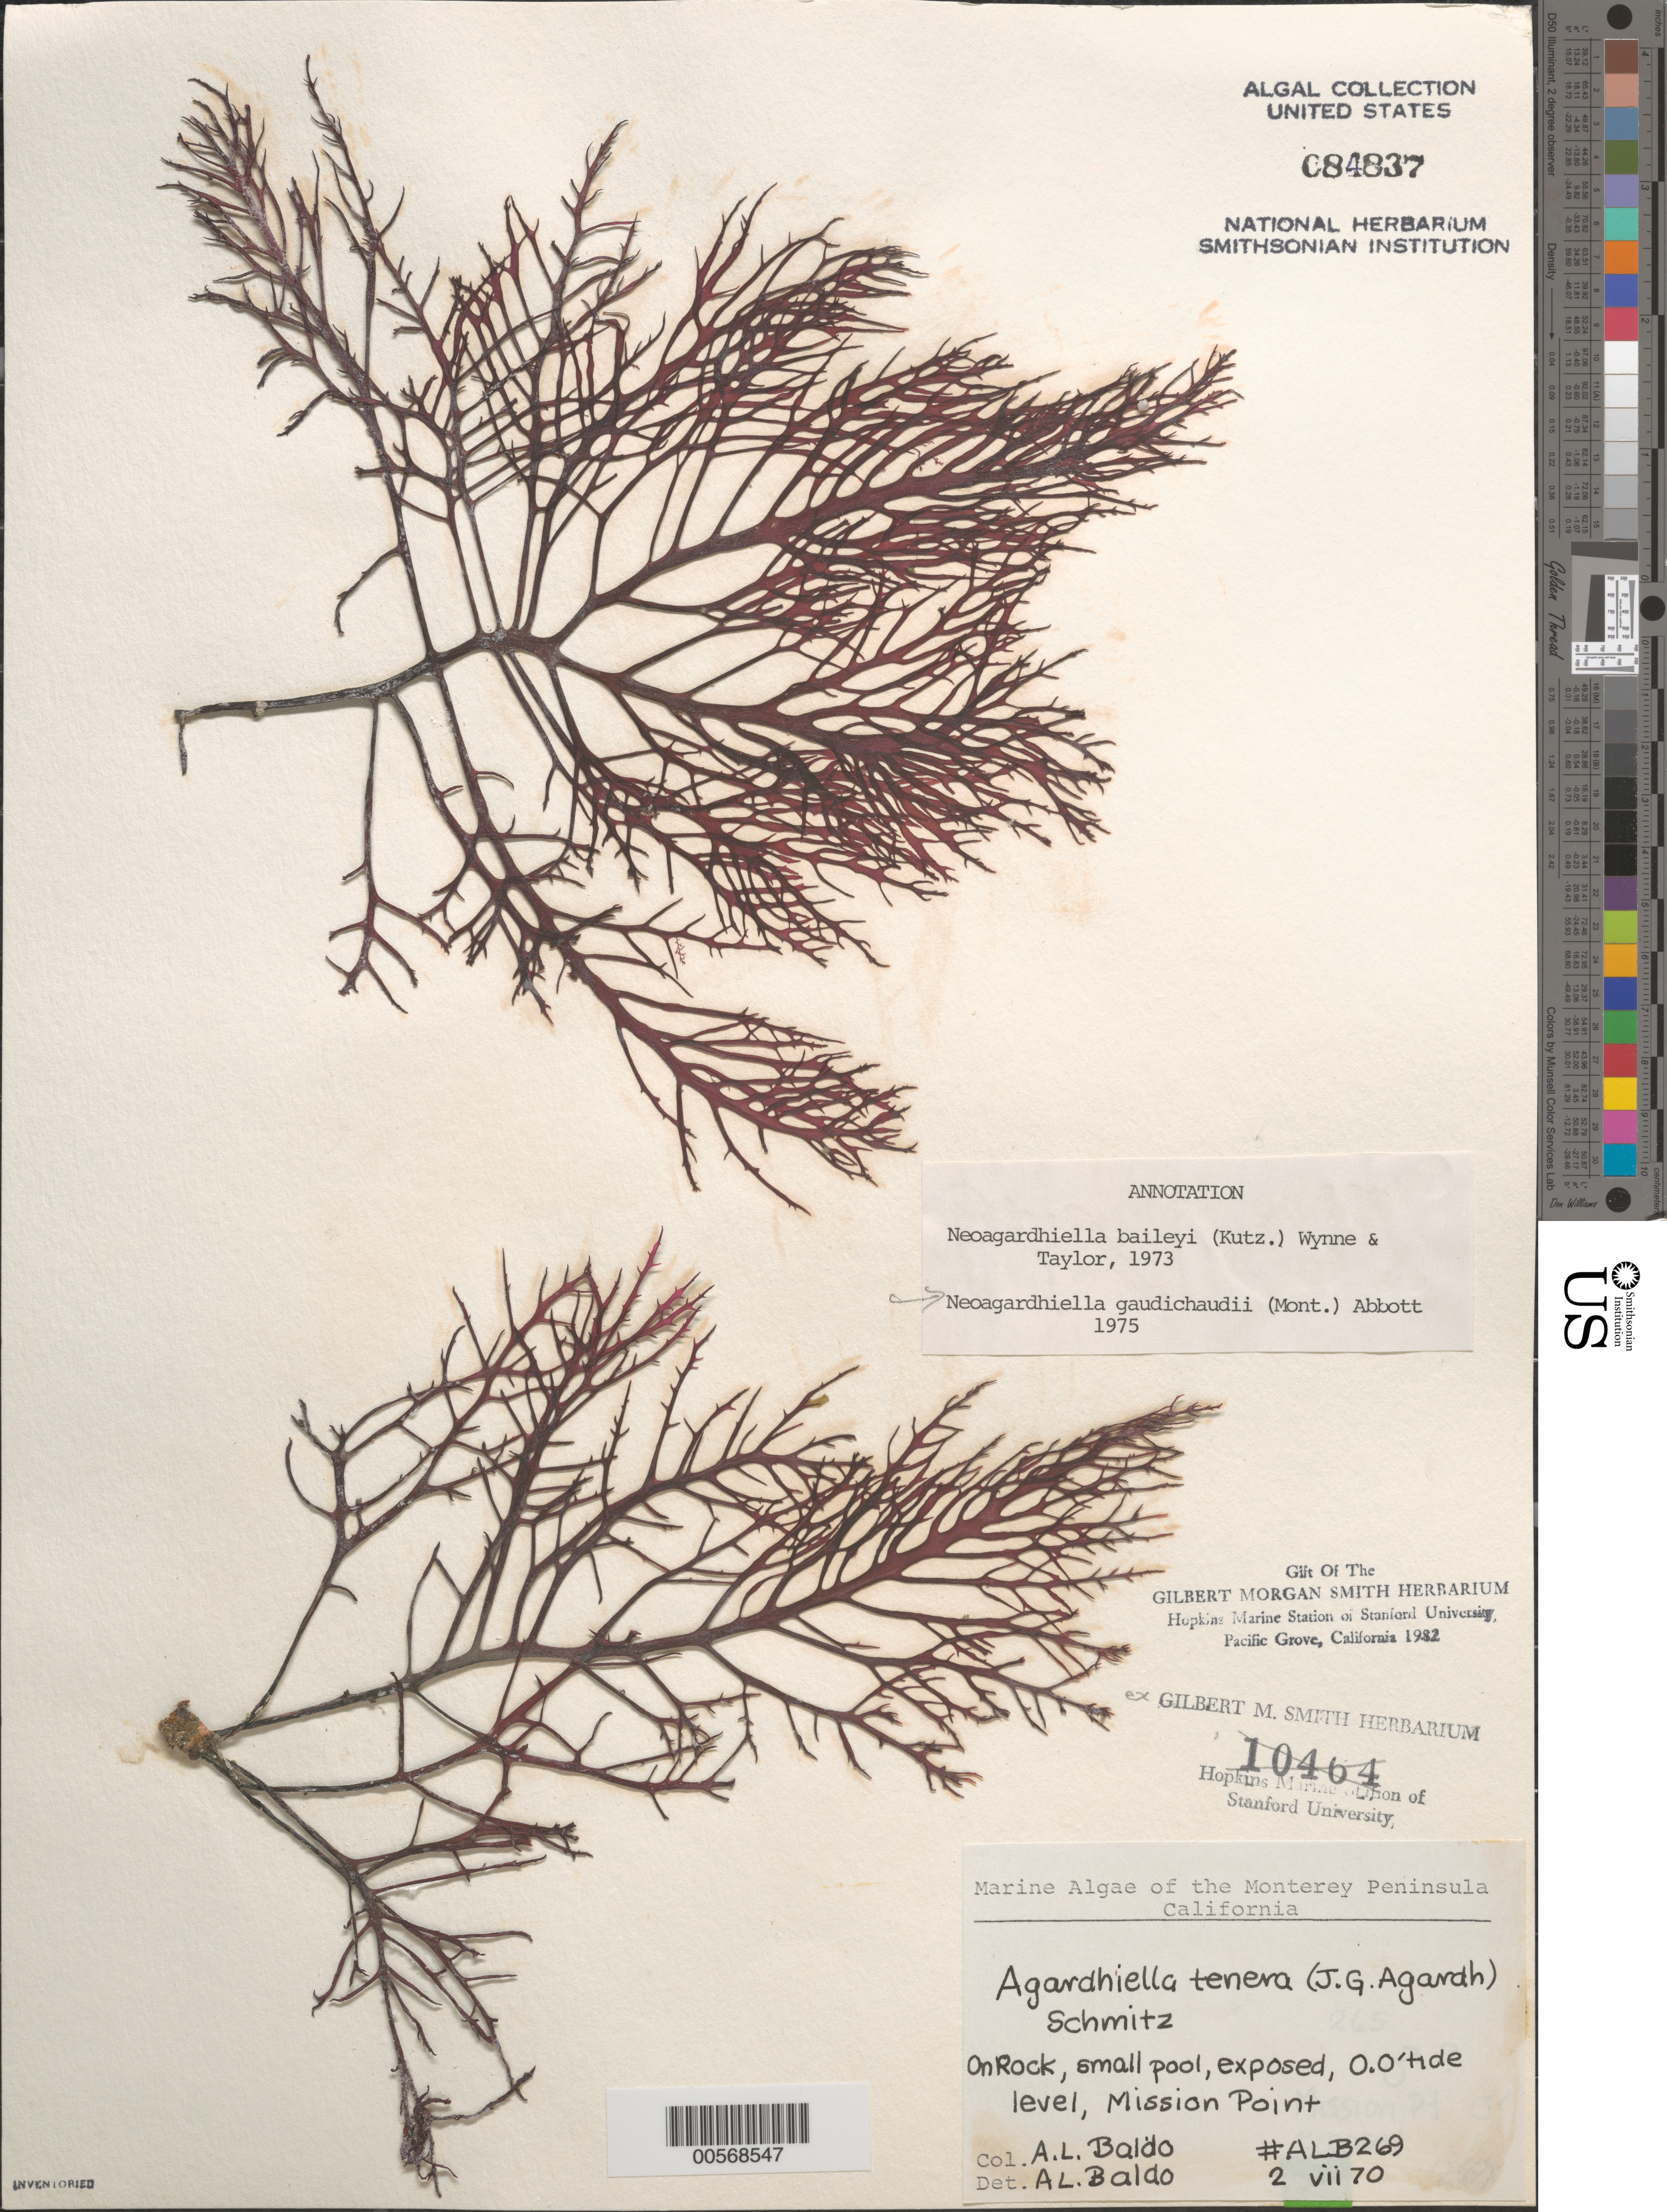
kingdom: Plantae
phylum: Rhodophyta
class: Florideophyceae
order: Gigartinales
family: Solieriaceae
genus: Sarcodiotheca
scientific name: Sarcodiotheca gaudichaudii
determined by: Algae name updating Project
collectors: A. Baldo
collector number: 269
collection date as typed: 02 Jul 1970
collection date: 1970-07-02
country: United States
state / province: California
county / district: Monterey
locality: Mission Point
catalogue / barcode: US 84837